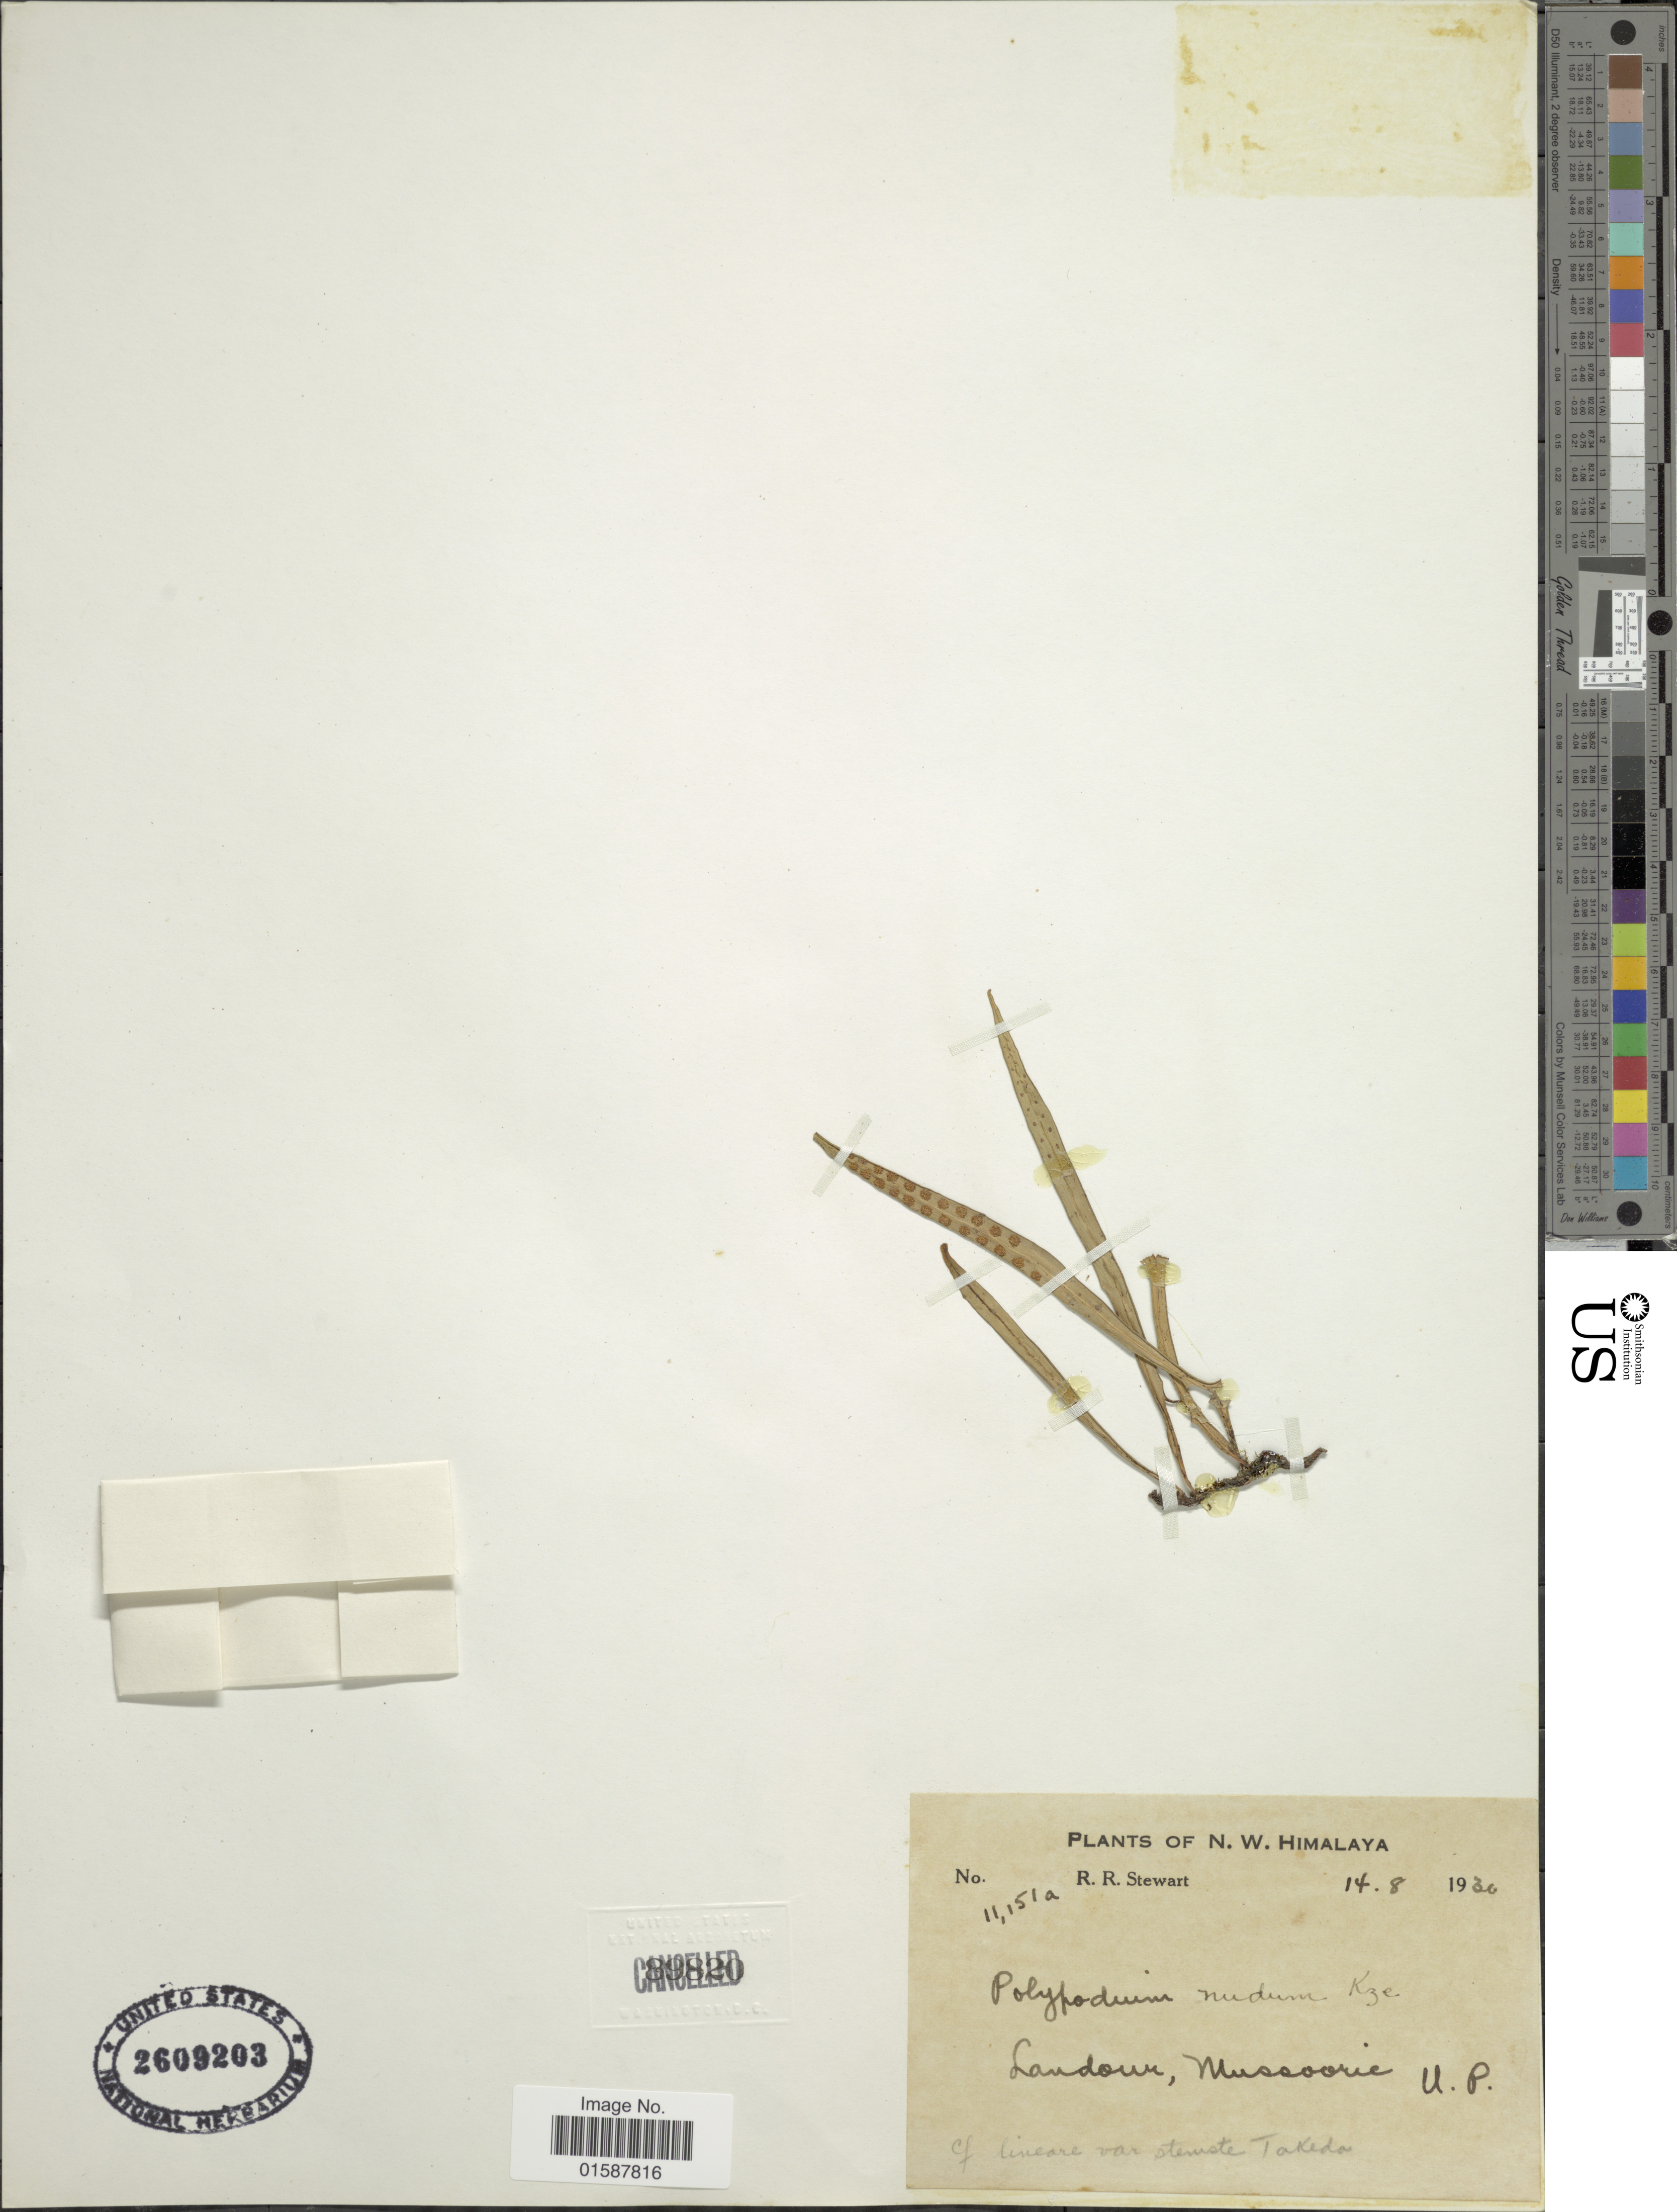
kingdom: Plantae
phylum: Tracheophyta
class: Polypodiopsida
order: Polypodiales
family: Polypodiaceae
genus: Lepisorus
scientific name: Lepisorus nuduisculum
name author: (Kunze)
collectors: R. R. Stewart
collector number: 11151a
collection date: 1930-08-14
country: India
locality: N. W. Himalaya. Landour, Mussoorie, U. P.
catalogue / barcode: US 2609203